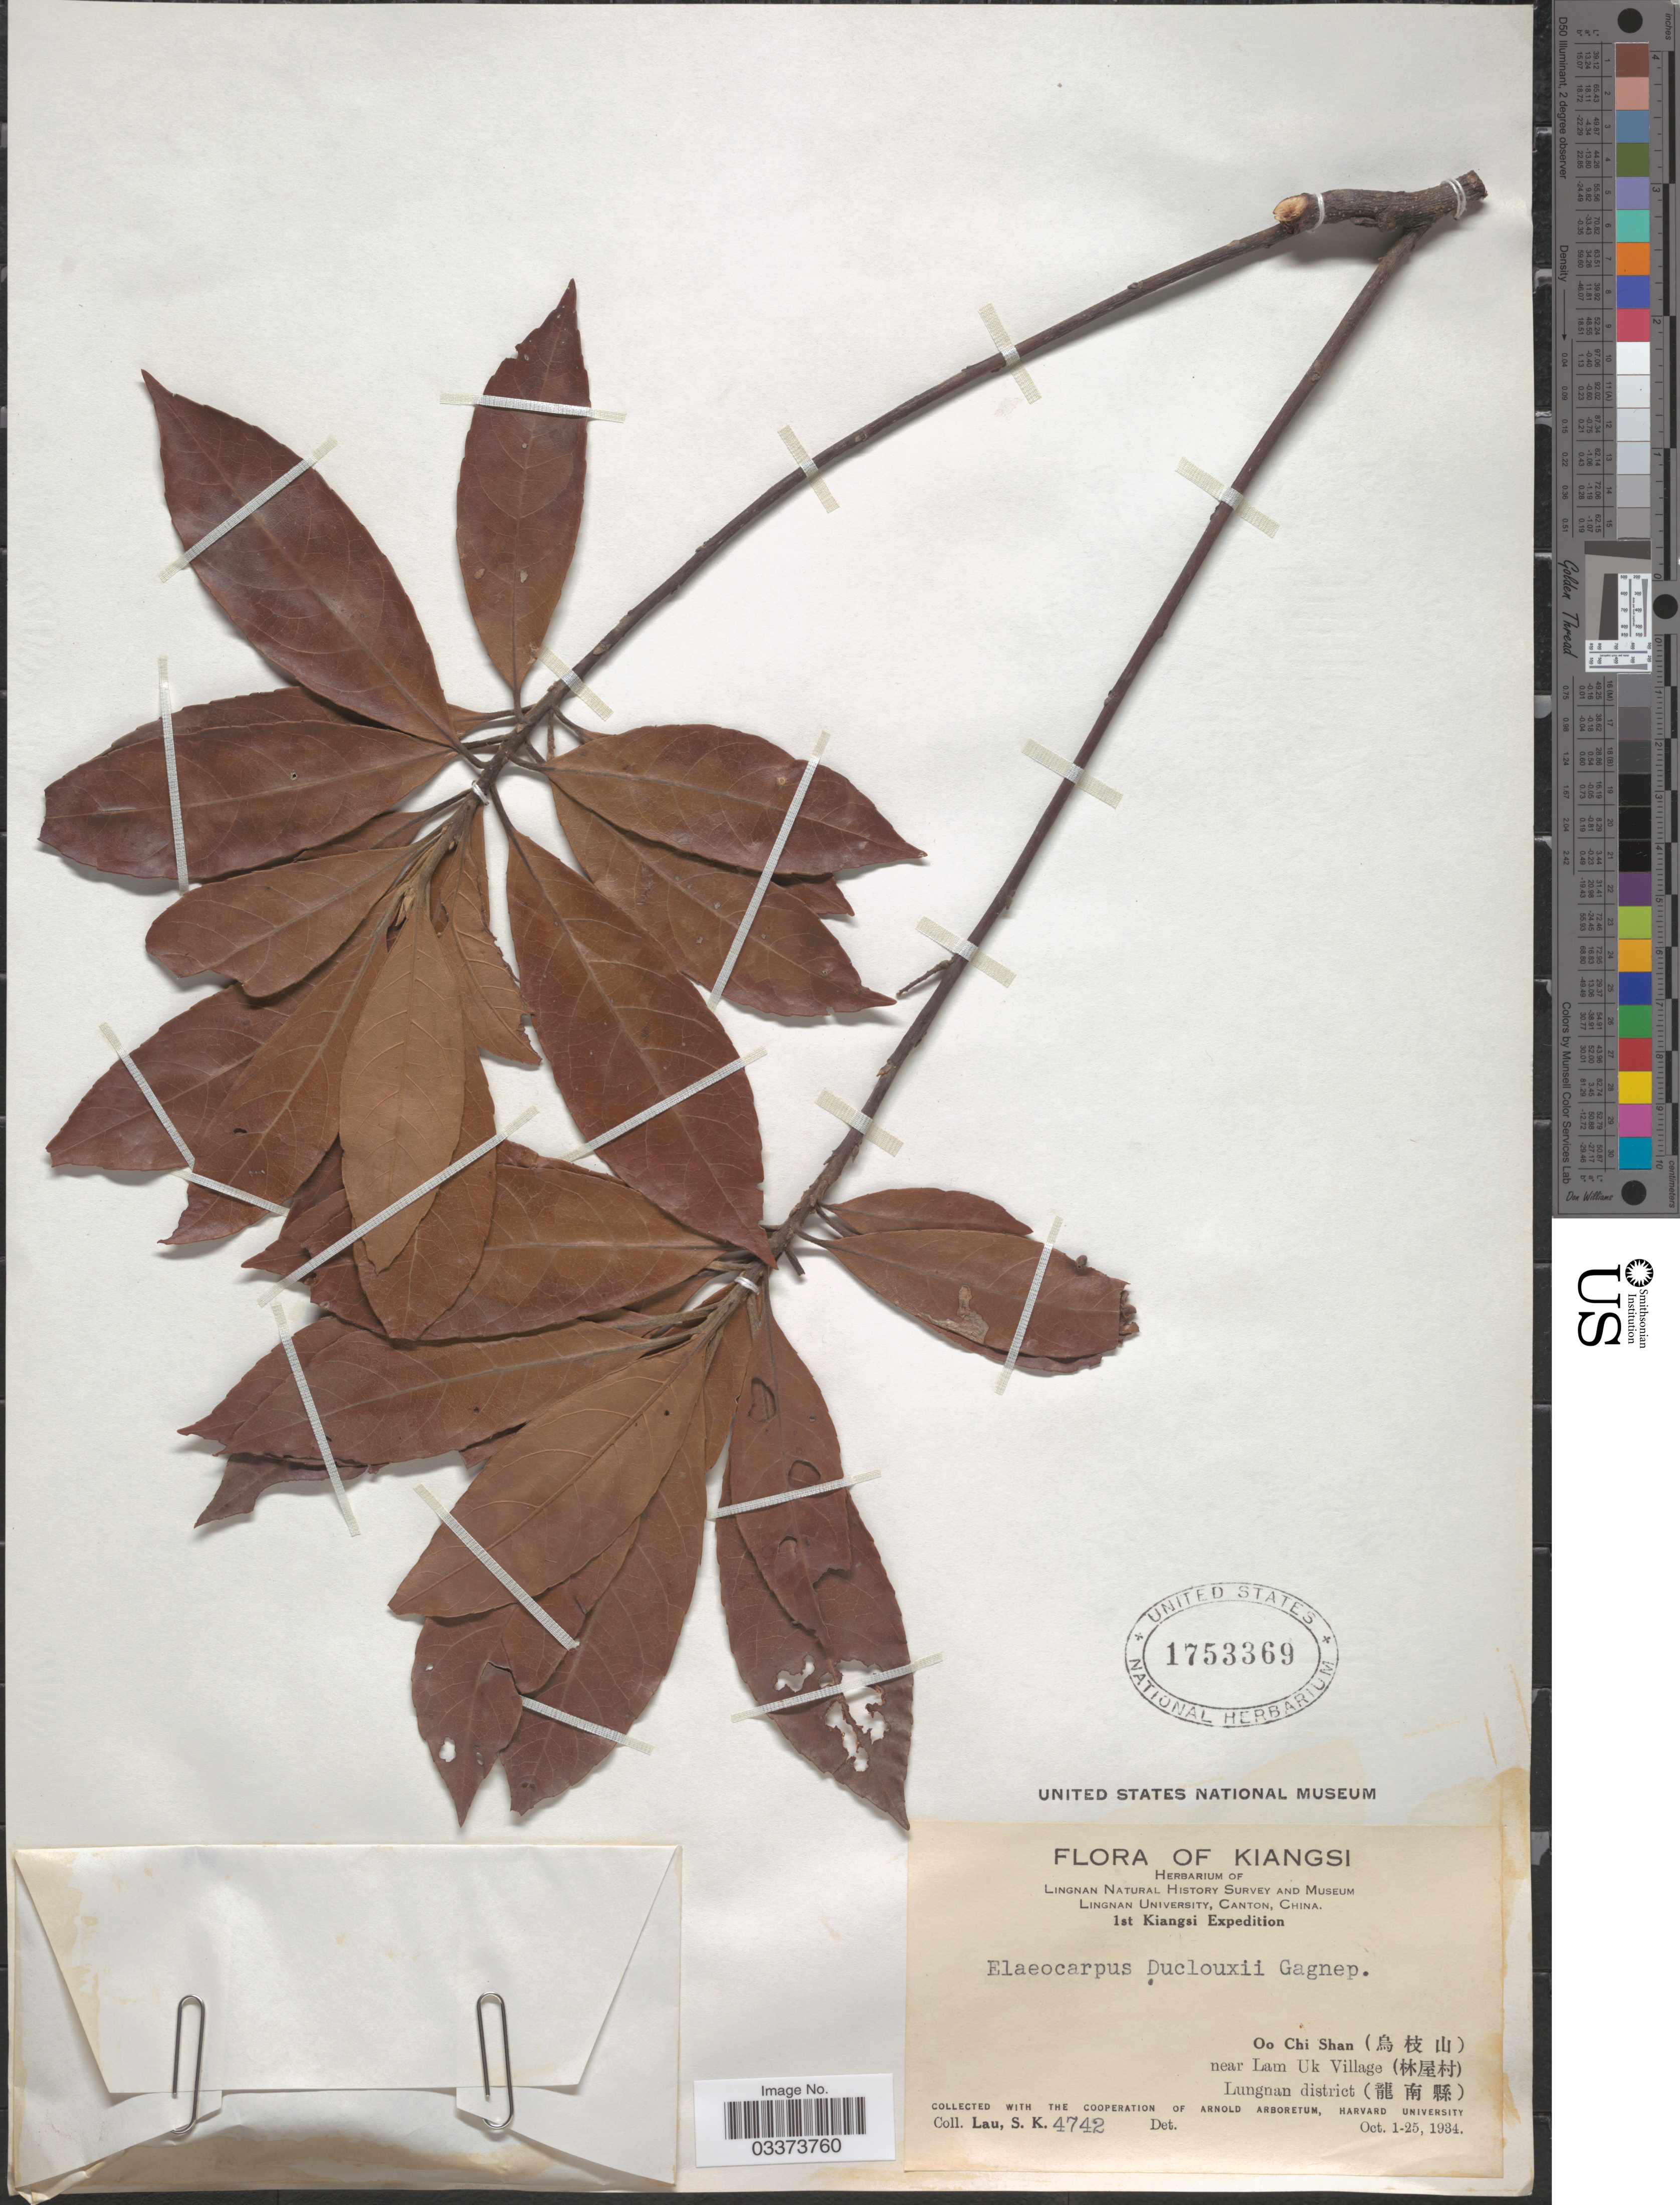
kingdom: Plantae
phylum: Tracheophyta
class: Magnoliopsida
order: Oxalidales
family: Elaeocarpaceae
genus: Elaeocarpus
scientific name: Elaeocarpus duclouxii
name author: Gagnep.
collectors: S. K. Lau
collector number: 4742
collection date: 1934-10-01/1934-10-25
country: China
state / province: Jiangxi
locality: Kiangsi, Oo Chi Shan (X) near Lum Uk Village (X) Lungnan district (X).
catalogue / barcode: US 1753369